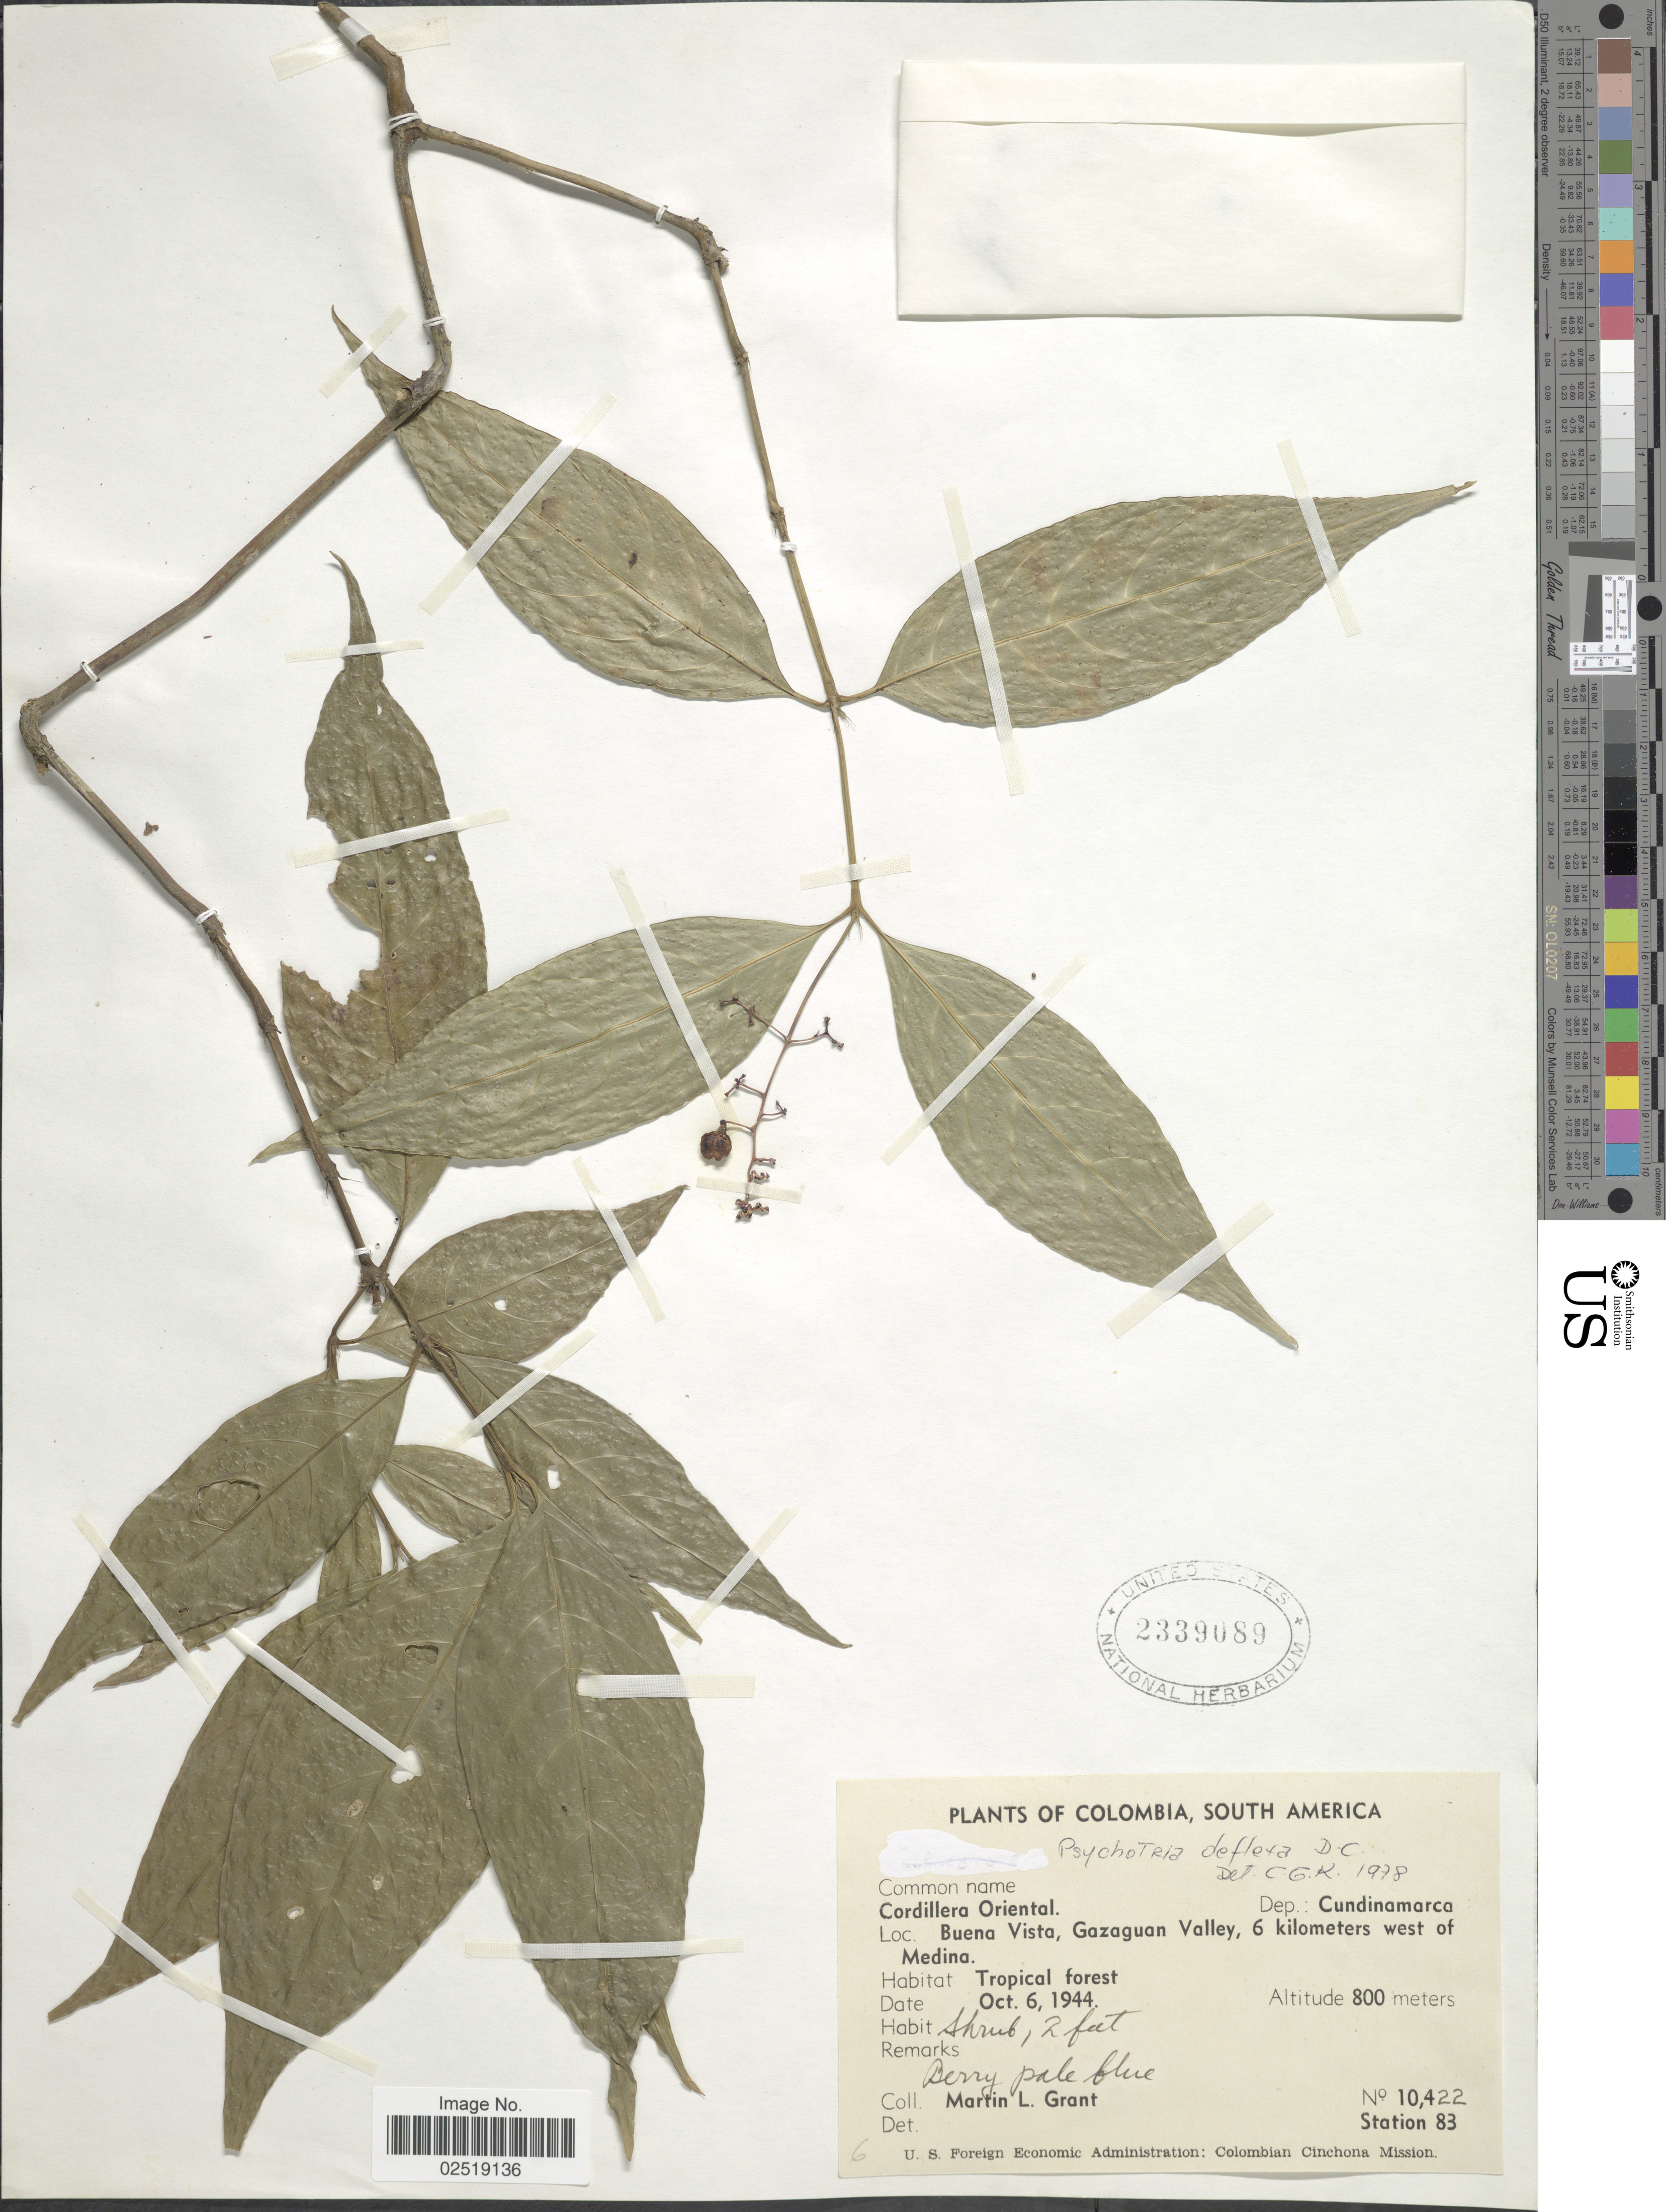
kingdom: Plantae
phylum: Tracheophyta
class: Magnoliopsida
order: Gentianales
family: Rubiaceae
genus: Psychotria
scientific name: Psychotria deflexa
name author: DC.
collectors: M. L. Grant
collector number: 10422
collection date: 1944-10-06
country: Colombia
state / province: Cundinamarca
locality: Cordillera Oriental. Dep.: Cundinamarca. Buena Vista, Gazaguan Valley, 6 kilometers west of Medina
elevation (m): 800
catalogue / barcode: US 2339089